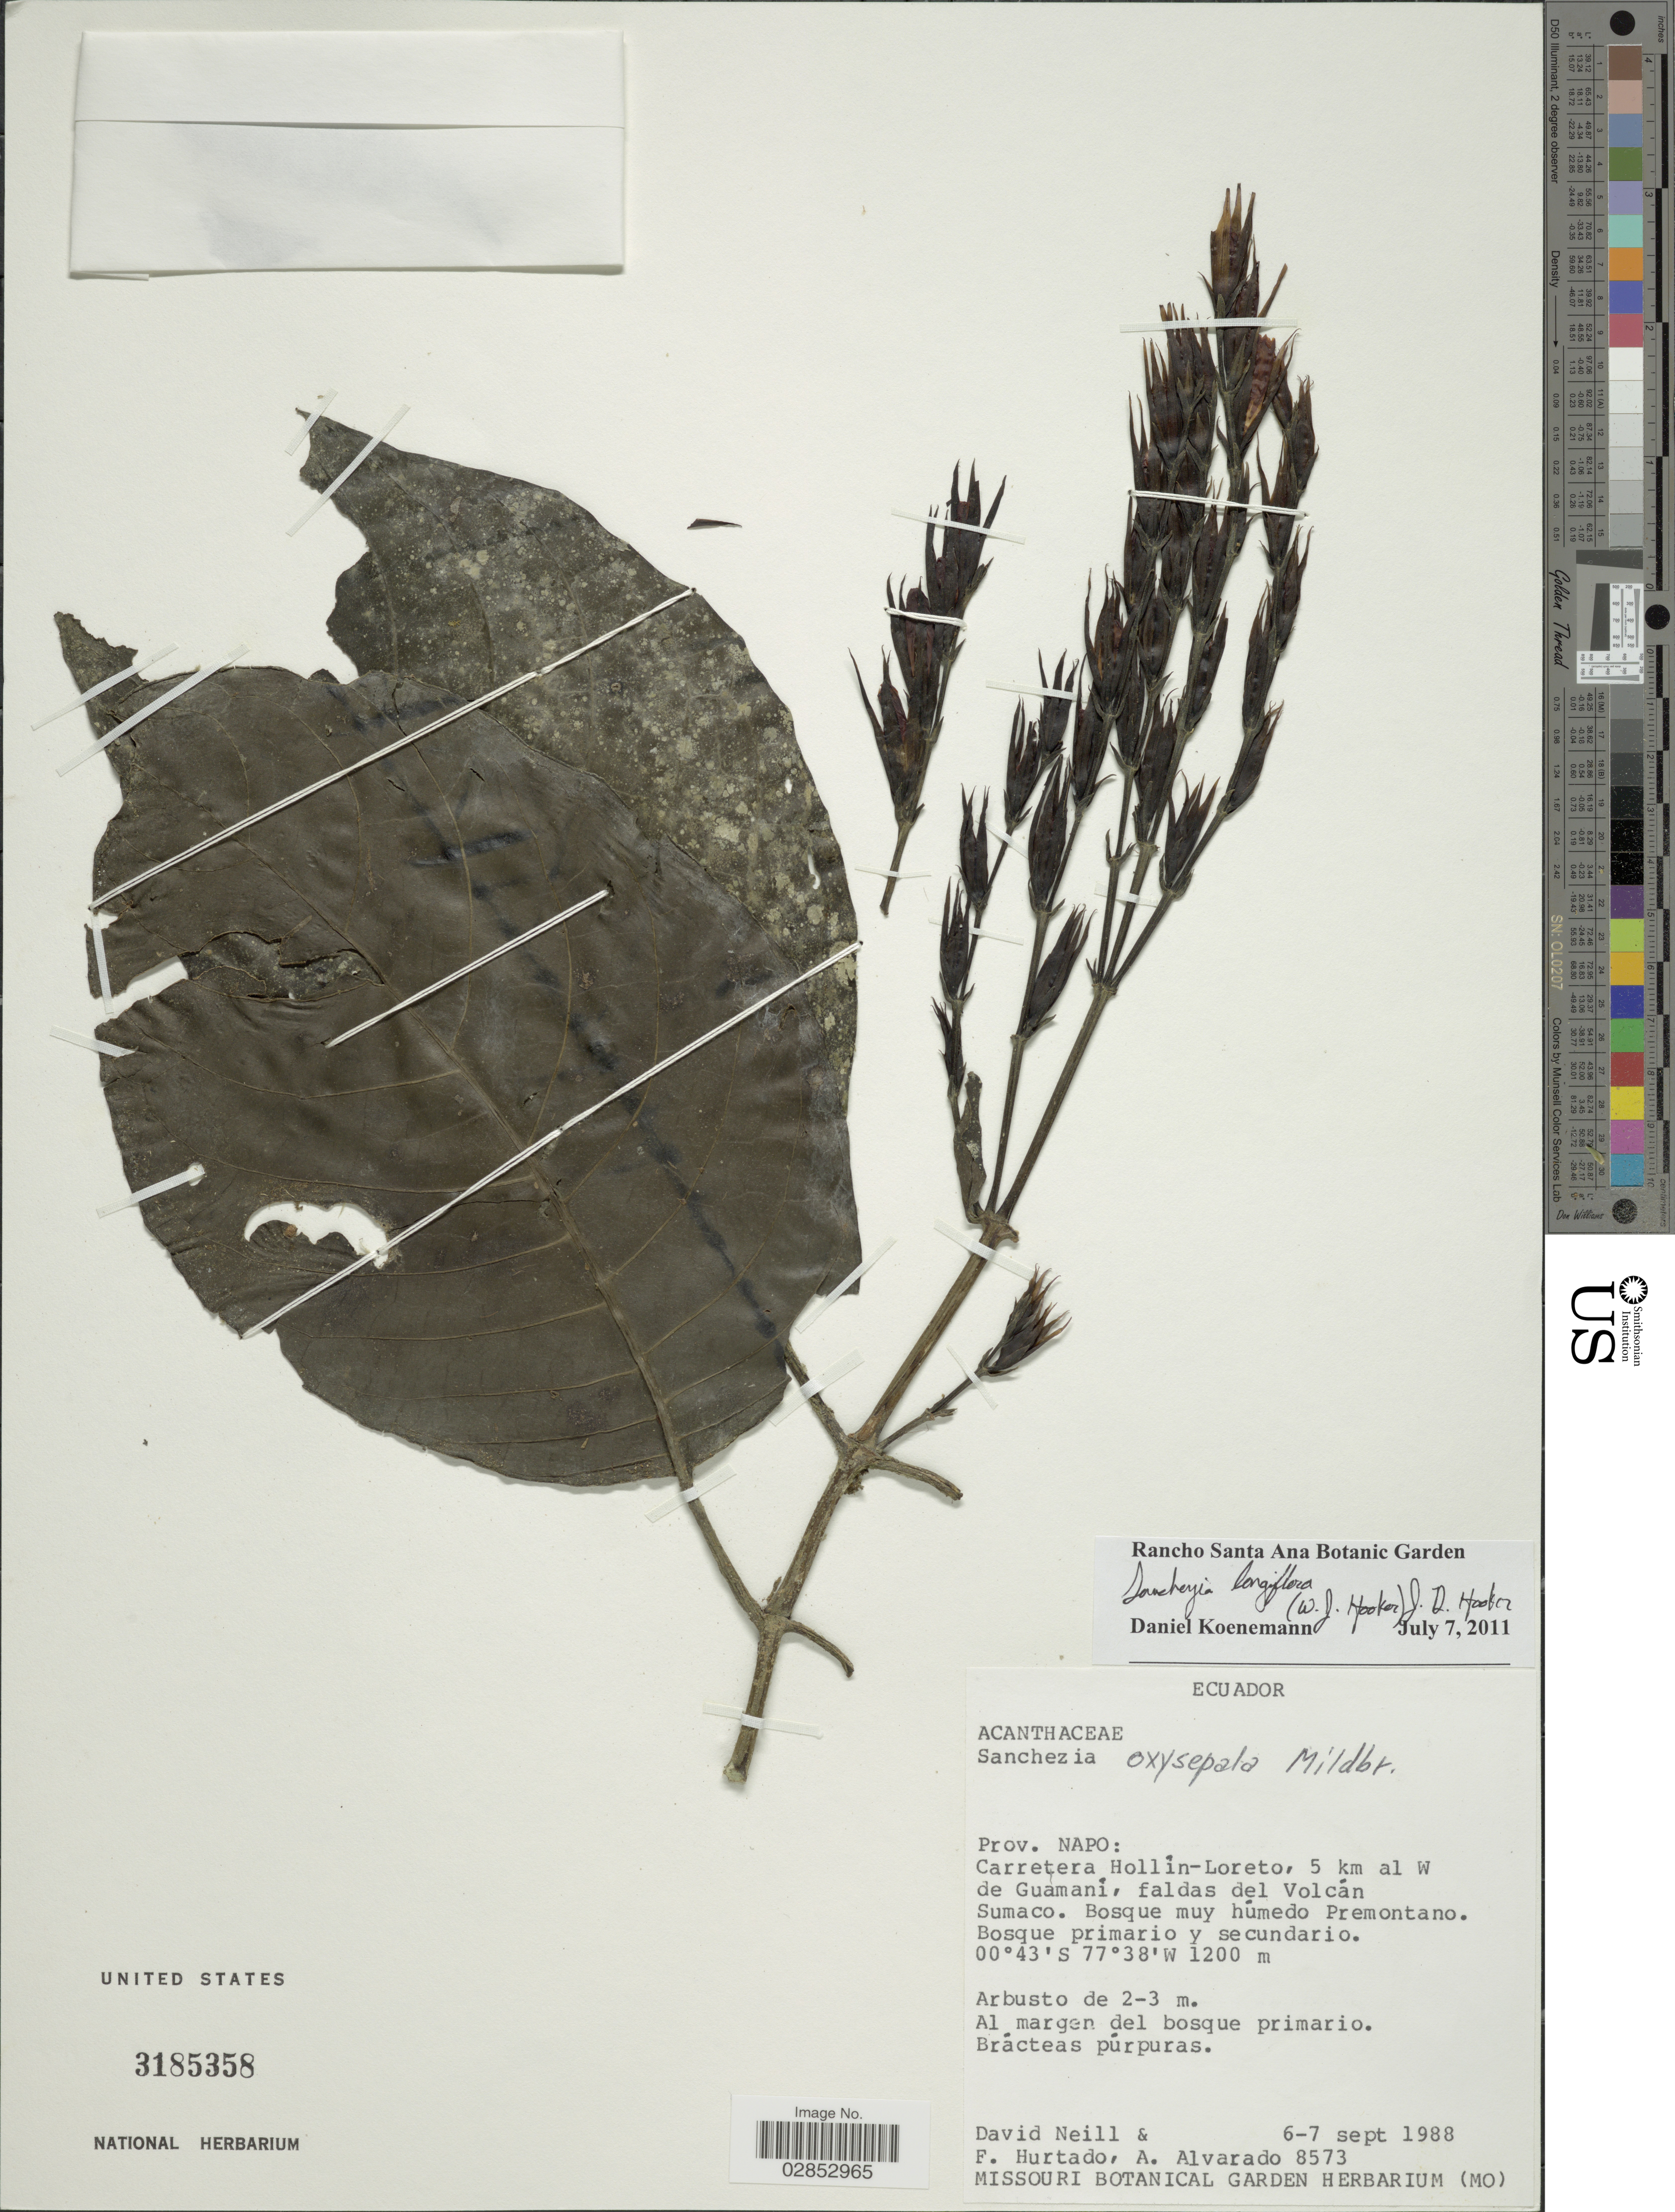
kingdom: Plantae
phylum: Tracheophyta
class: Magnoliopsida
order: Lamiales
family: Acanthaceae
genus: Sanchezia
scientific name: Sanchezia longiflora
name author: (Hook. f.) Hook. f. ex Planch.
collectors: D. Neill, F. Hurtado & A. Alvarado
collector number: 8573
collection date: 1988-09-06/1988-09-07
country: Ecuador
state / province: Napo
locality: Carretera Hollín-Loreto, 5 km al W de Guamaní, faldas del Volcán Sumaco.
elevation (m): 1200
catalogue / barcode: US 3185358